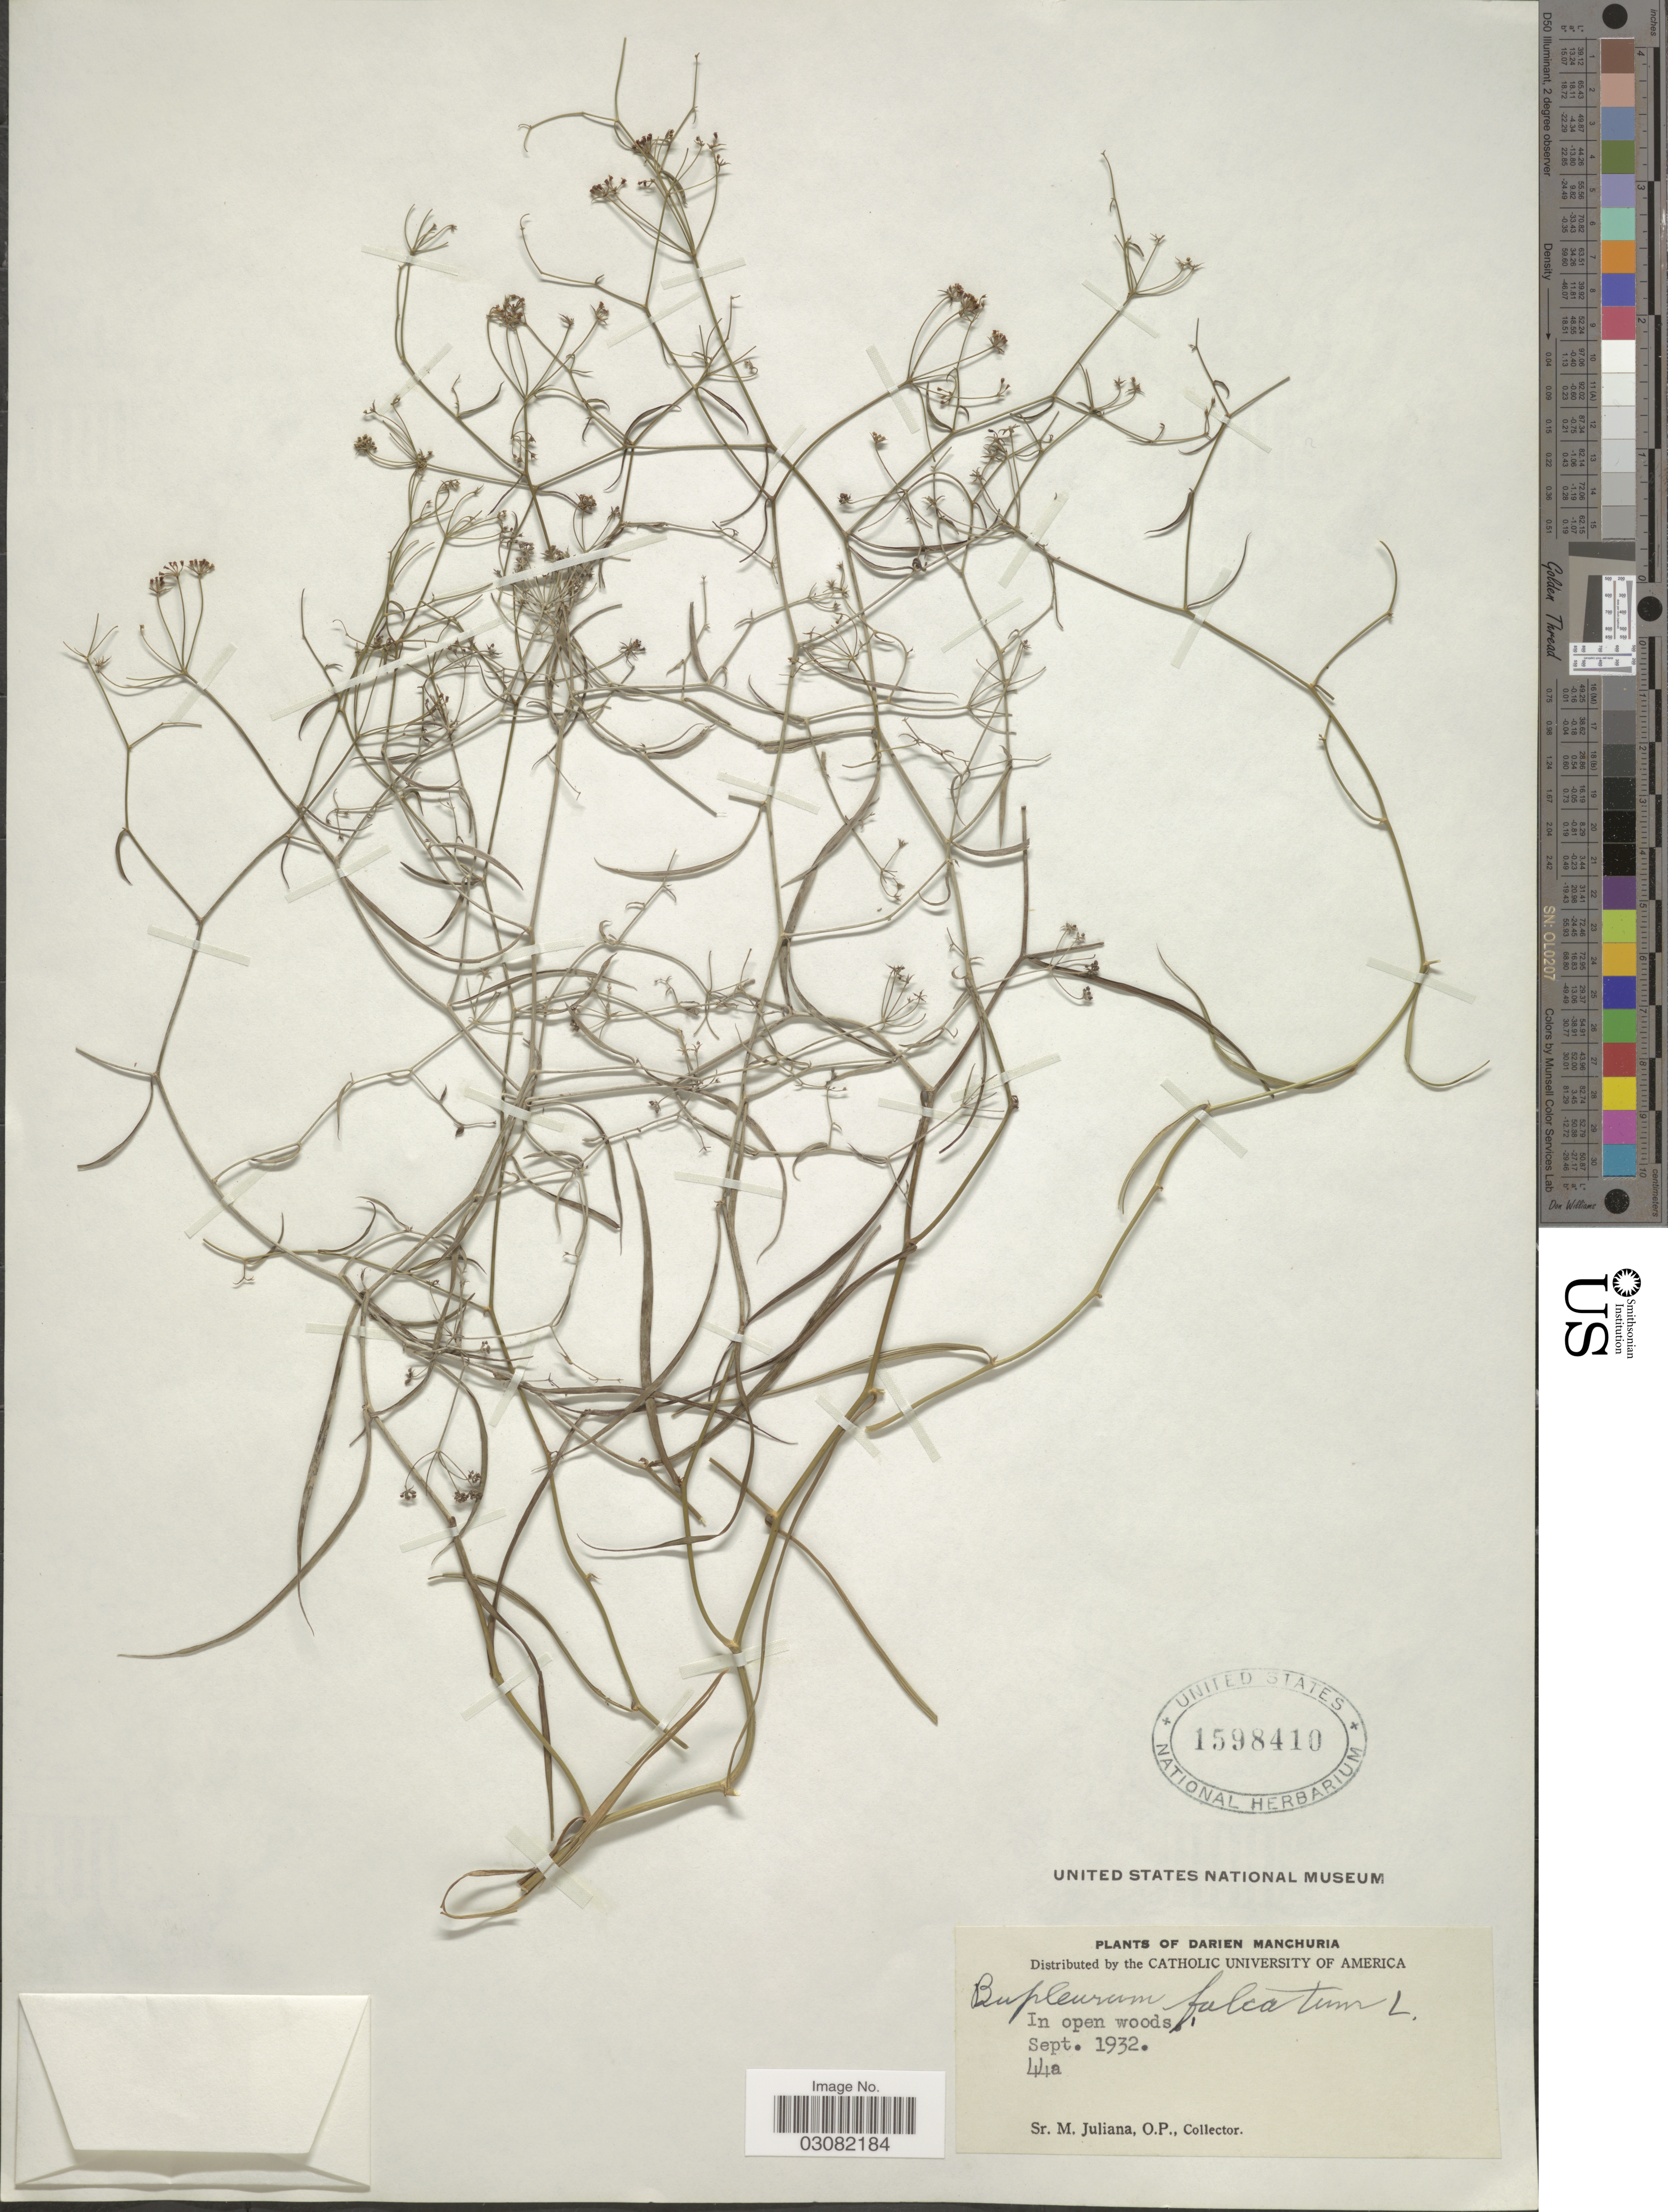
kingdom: Plantae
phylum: Tracheophyta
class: Magnoliopsida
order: Apiales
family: Apiaceae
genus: Bupleurum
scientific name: Bupleurum falcatum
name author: L.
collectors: M. Juliana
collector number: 44a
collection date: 1932-09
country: China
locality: Darien Manchuria.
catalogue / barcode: US 1598410